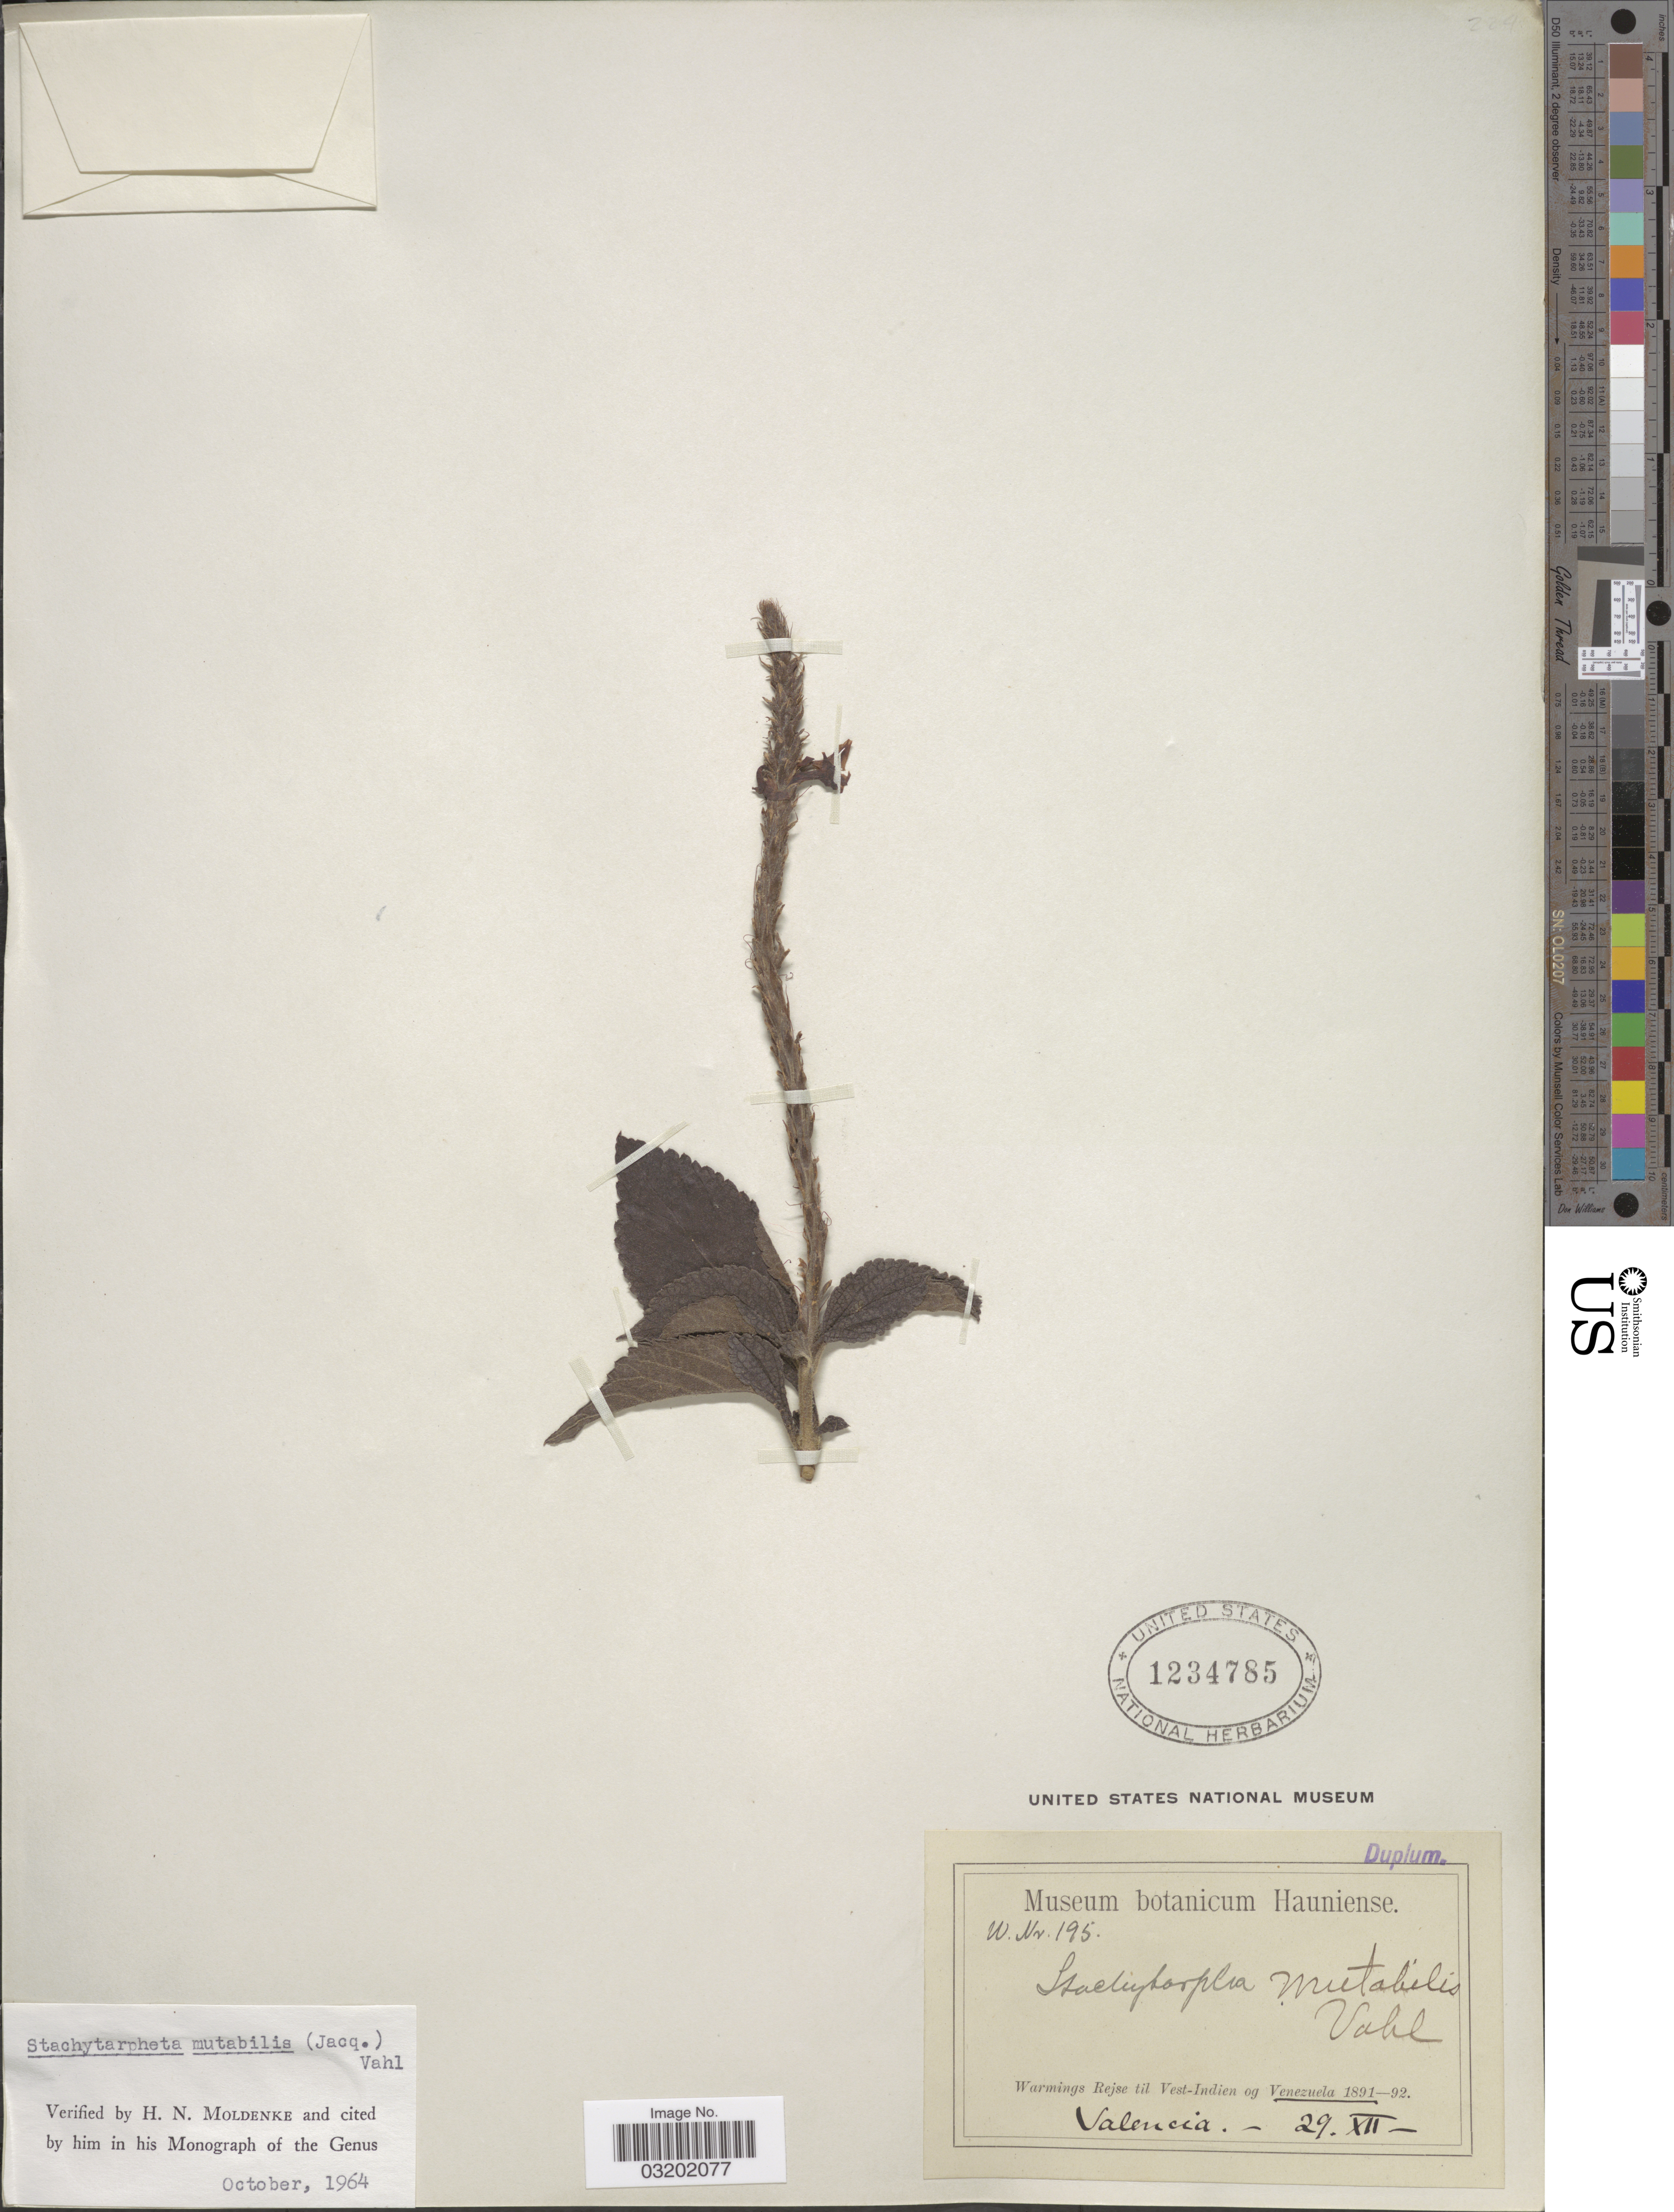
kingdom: Plantae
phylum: Tracheophyta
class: Magnoliopsida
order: Lamiales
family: Verbenaceae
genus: Stachytarpheta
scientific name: Stachytarpheta mutabilis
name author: (Jacq.) Vahl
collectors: -. Warmings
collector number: W195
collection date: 1891-12-29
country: Venezuela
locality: Valencia. Vest-Indien.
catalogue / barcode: US 1234785